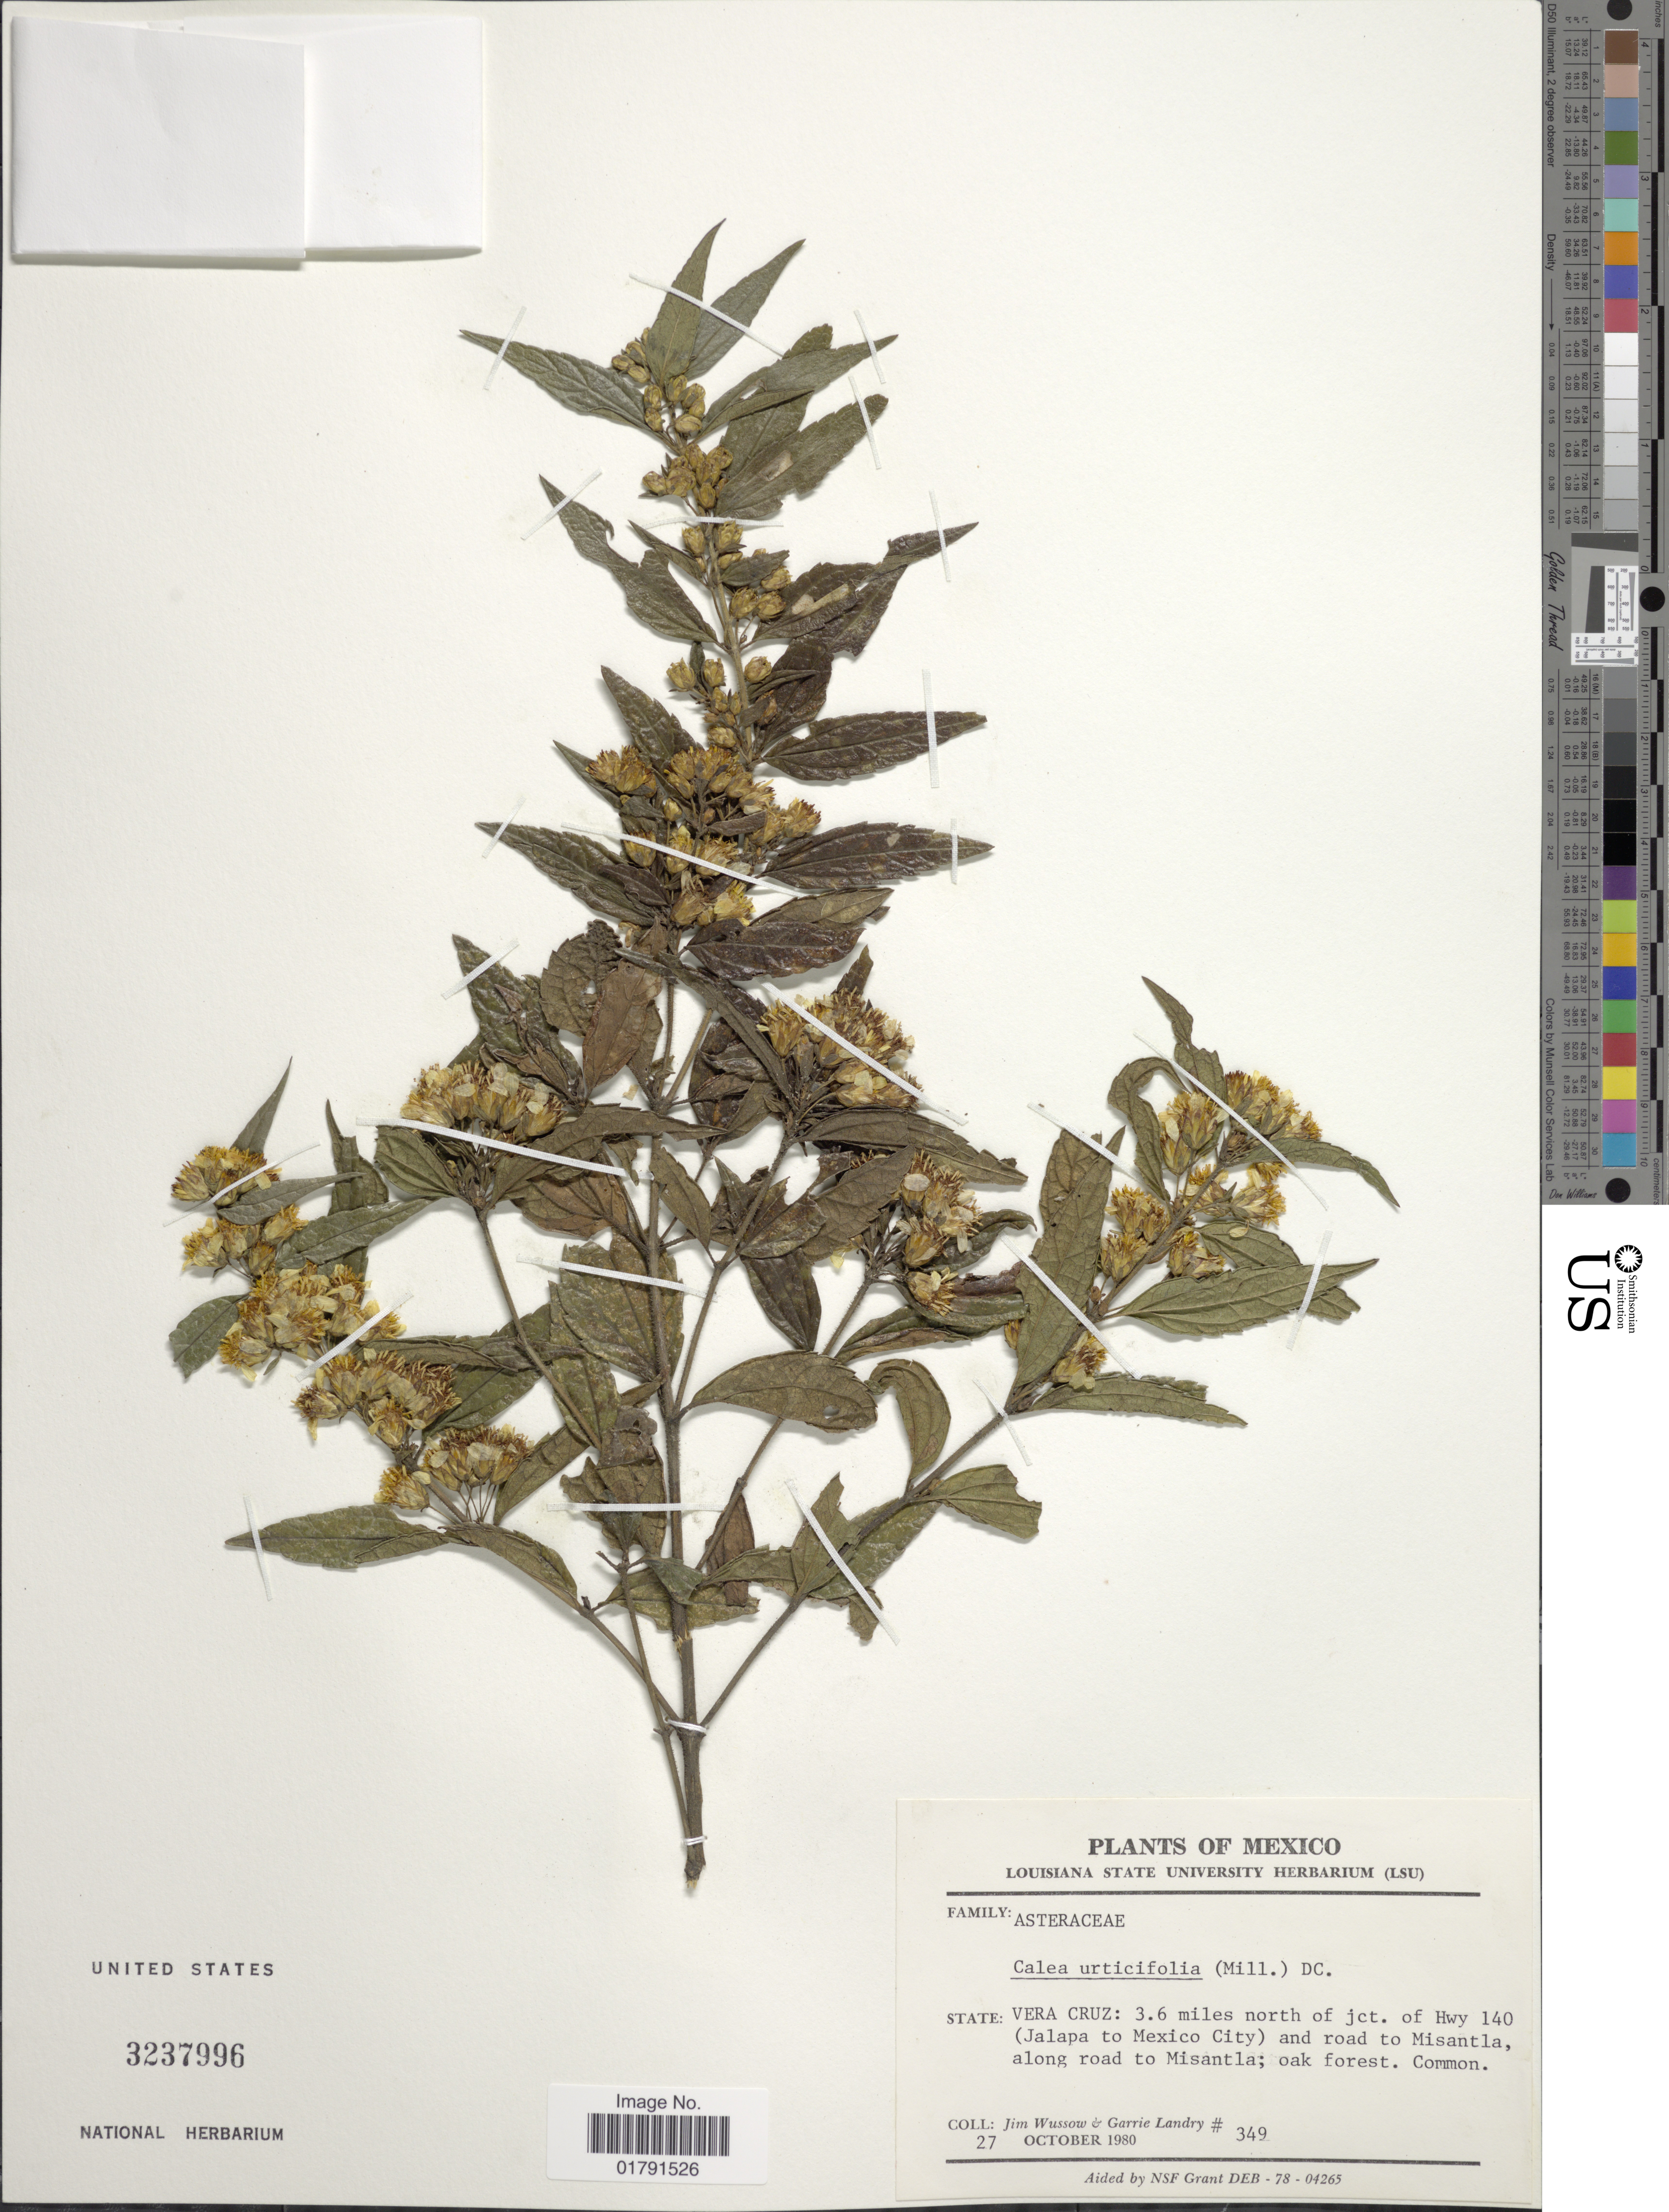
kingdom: Plantae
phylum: Tracheophyta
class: Magnoliopsida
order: Asterales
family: Asteraceae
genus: Calea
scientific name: Calea urticifolia var. urticifolia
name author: (Mill.) DC.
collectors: J. Wussow & G. P. Landry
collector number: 349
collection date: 1980-10-27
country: Mexico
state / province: Veracruz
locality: State Vera Cruz, 3.6 miles north of jct. of Hwy 140 (Jalapa to Mexico City) and road to Misantla, along road to Misantla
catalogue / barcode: US 3237996